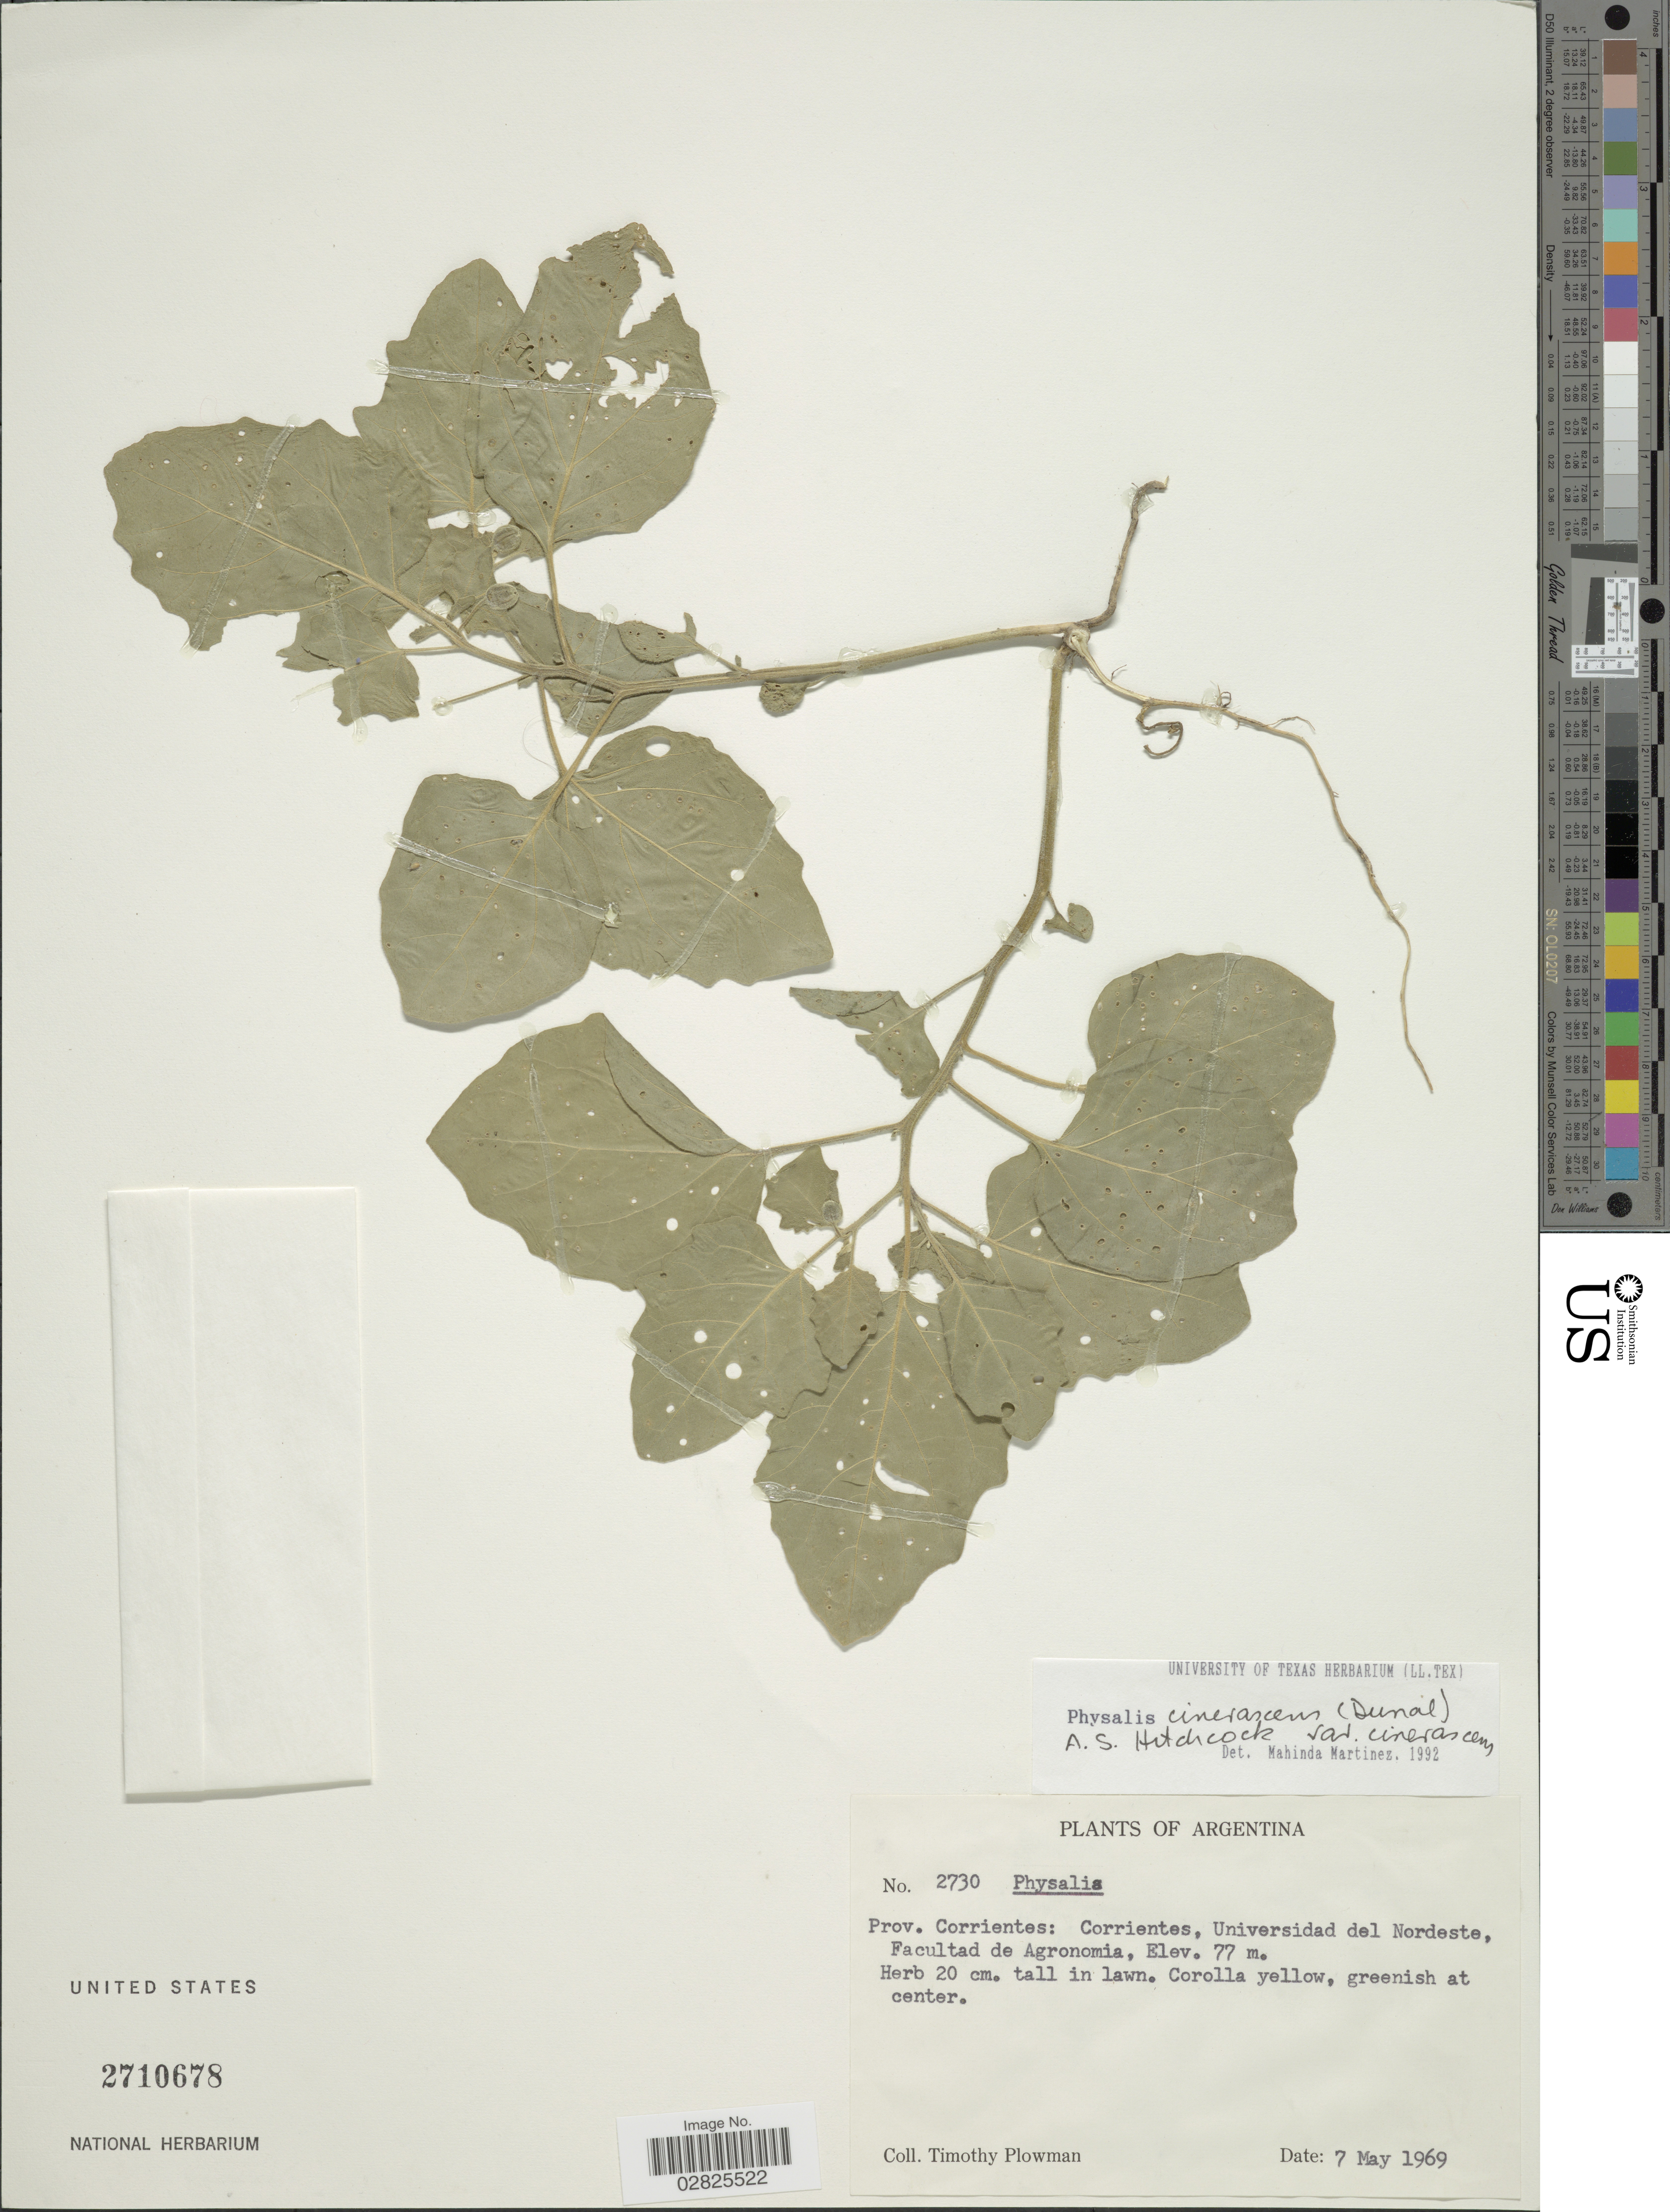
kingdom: Plantae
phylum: Tracheophyta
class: Magnoliopsida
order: Solanales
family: Solanaceae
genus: Physalis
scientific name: Physalis cinerascens var. cinerascens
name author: (Dunal) Hitchc.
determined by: Martinez, M.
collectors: T. Plowman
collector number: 2730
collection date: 1969-05-07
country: Argentina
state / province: Corrientes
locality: Corrientes, Universidad del Nordeste, Facultad de Agronomia.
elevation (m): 77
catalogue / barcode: US 2710678